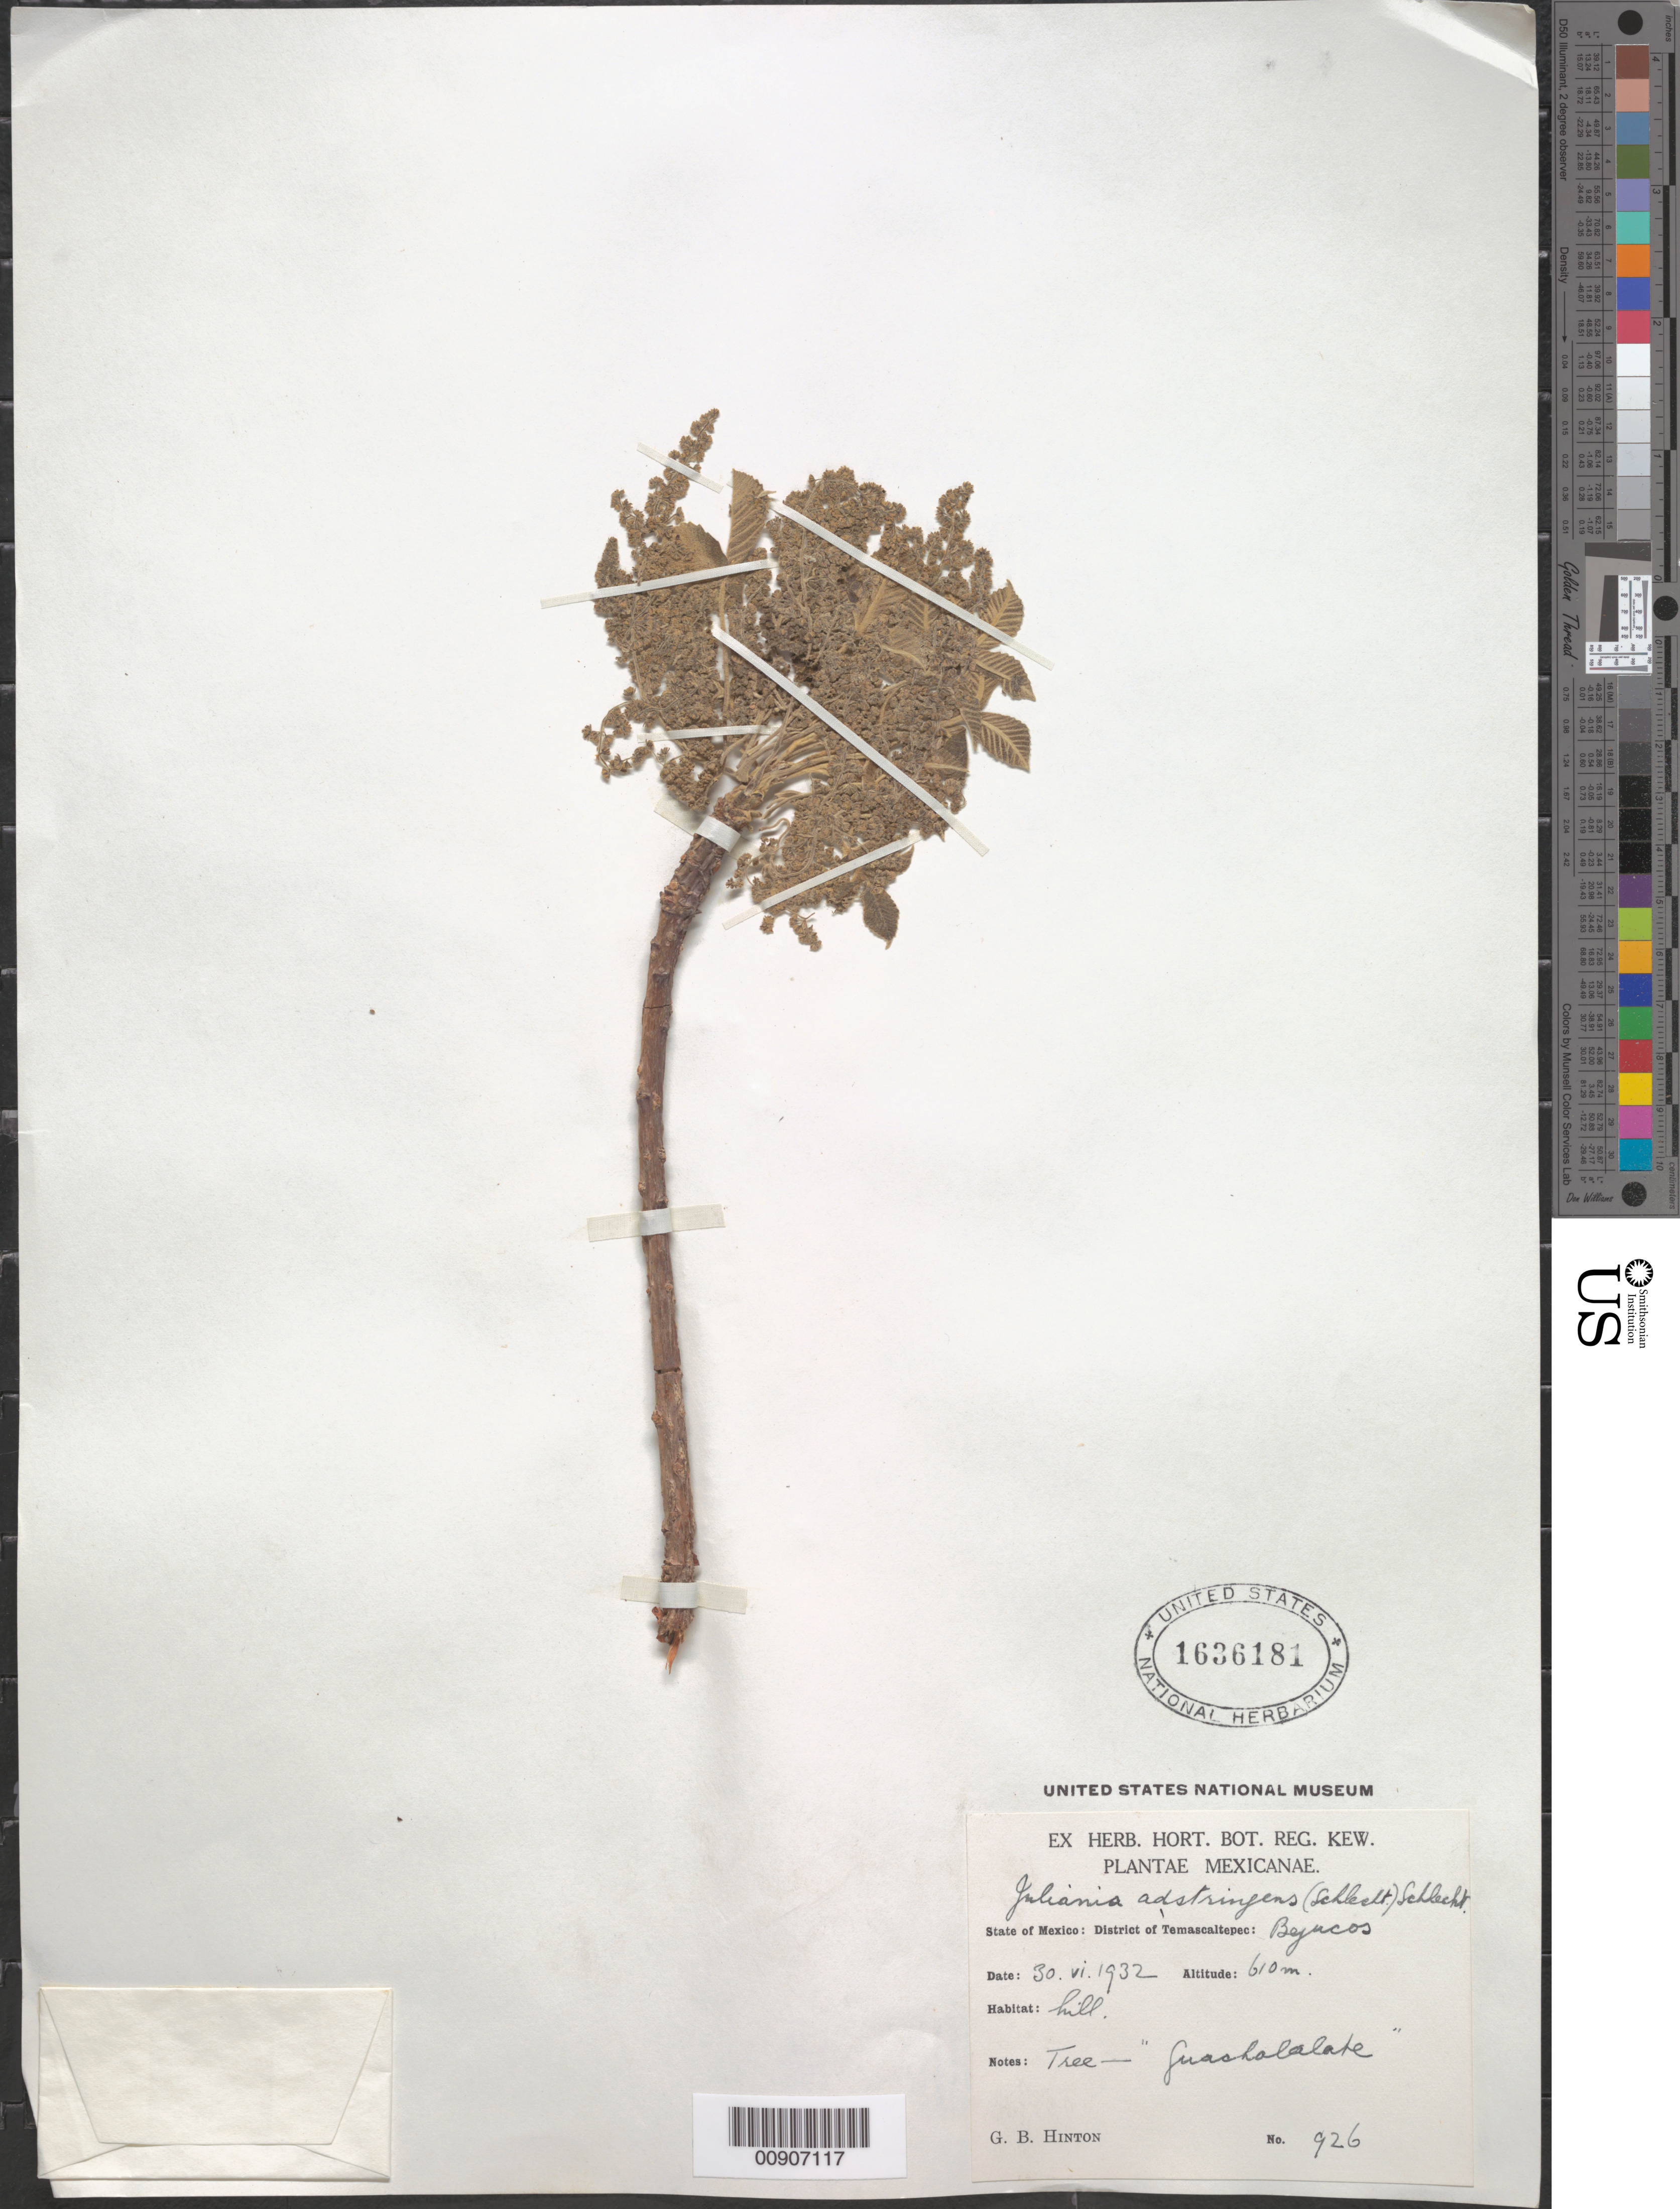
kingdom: Plantae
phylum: Tracheophyta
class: Magnoliopsida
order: Sapindales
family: Anacardiaceae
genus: Amphipterygium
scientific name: Amphipterygium adstringens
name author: (Schltdl.) Schiede ex Standl.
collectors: G. B. Hinton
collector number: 926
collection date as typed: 30 Jun 1932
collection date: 1932-06-30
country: Mexico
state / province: México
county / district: Temascaltepec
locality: State of México: District of Temascaltepec: Bejucos.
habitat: Hill.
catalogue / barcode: US 1636181